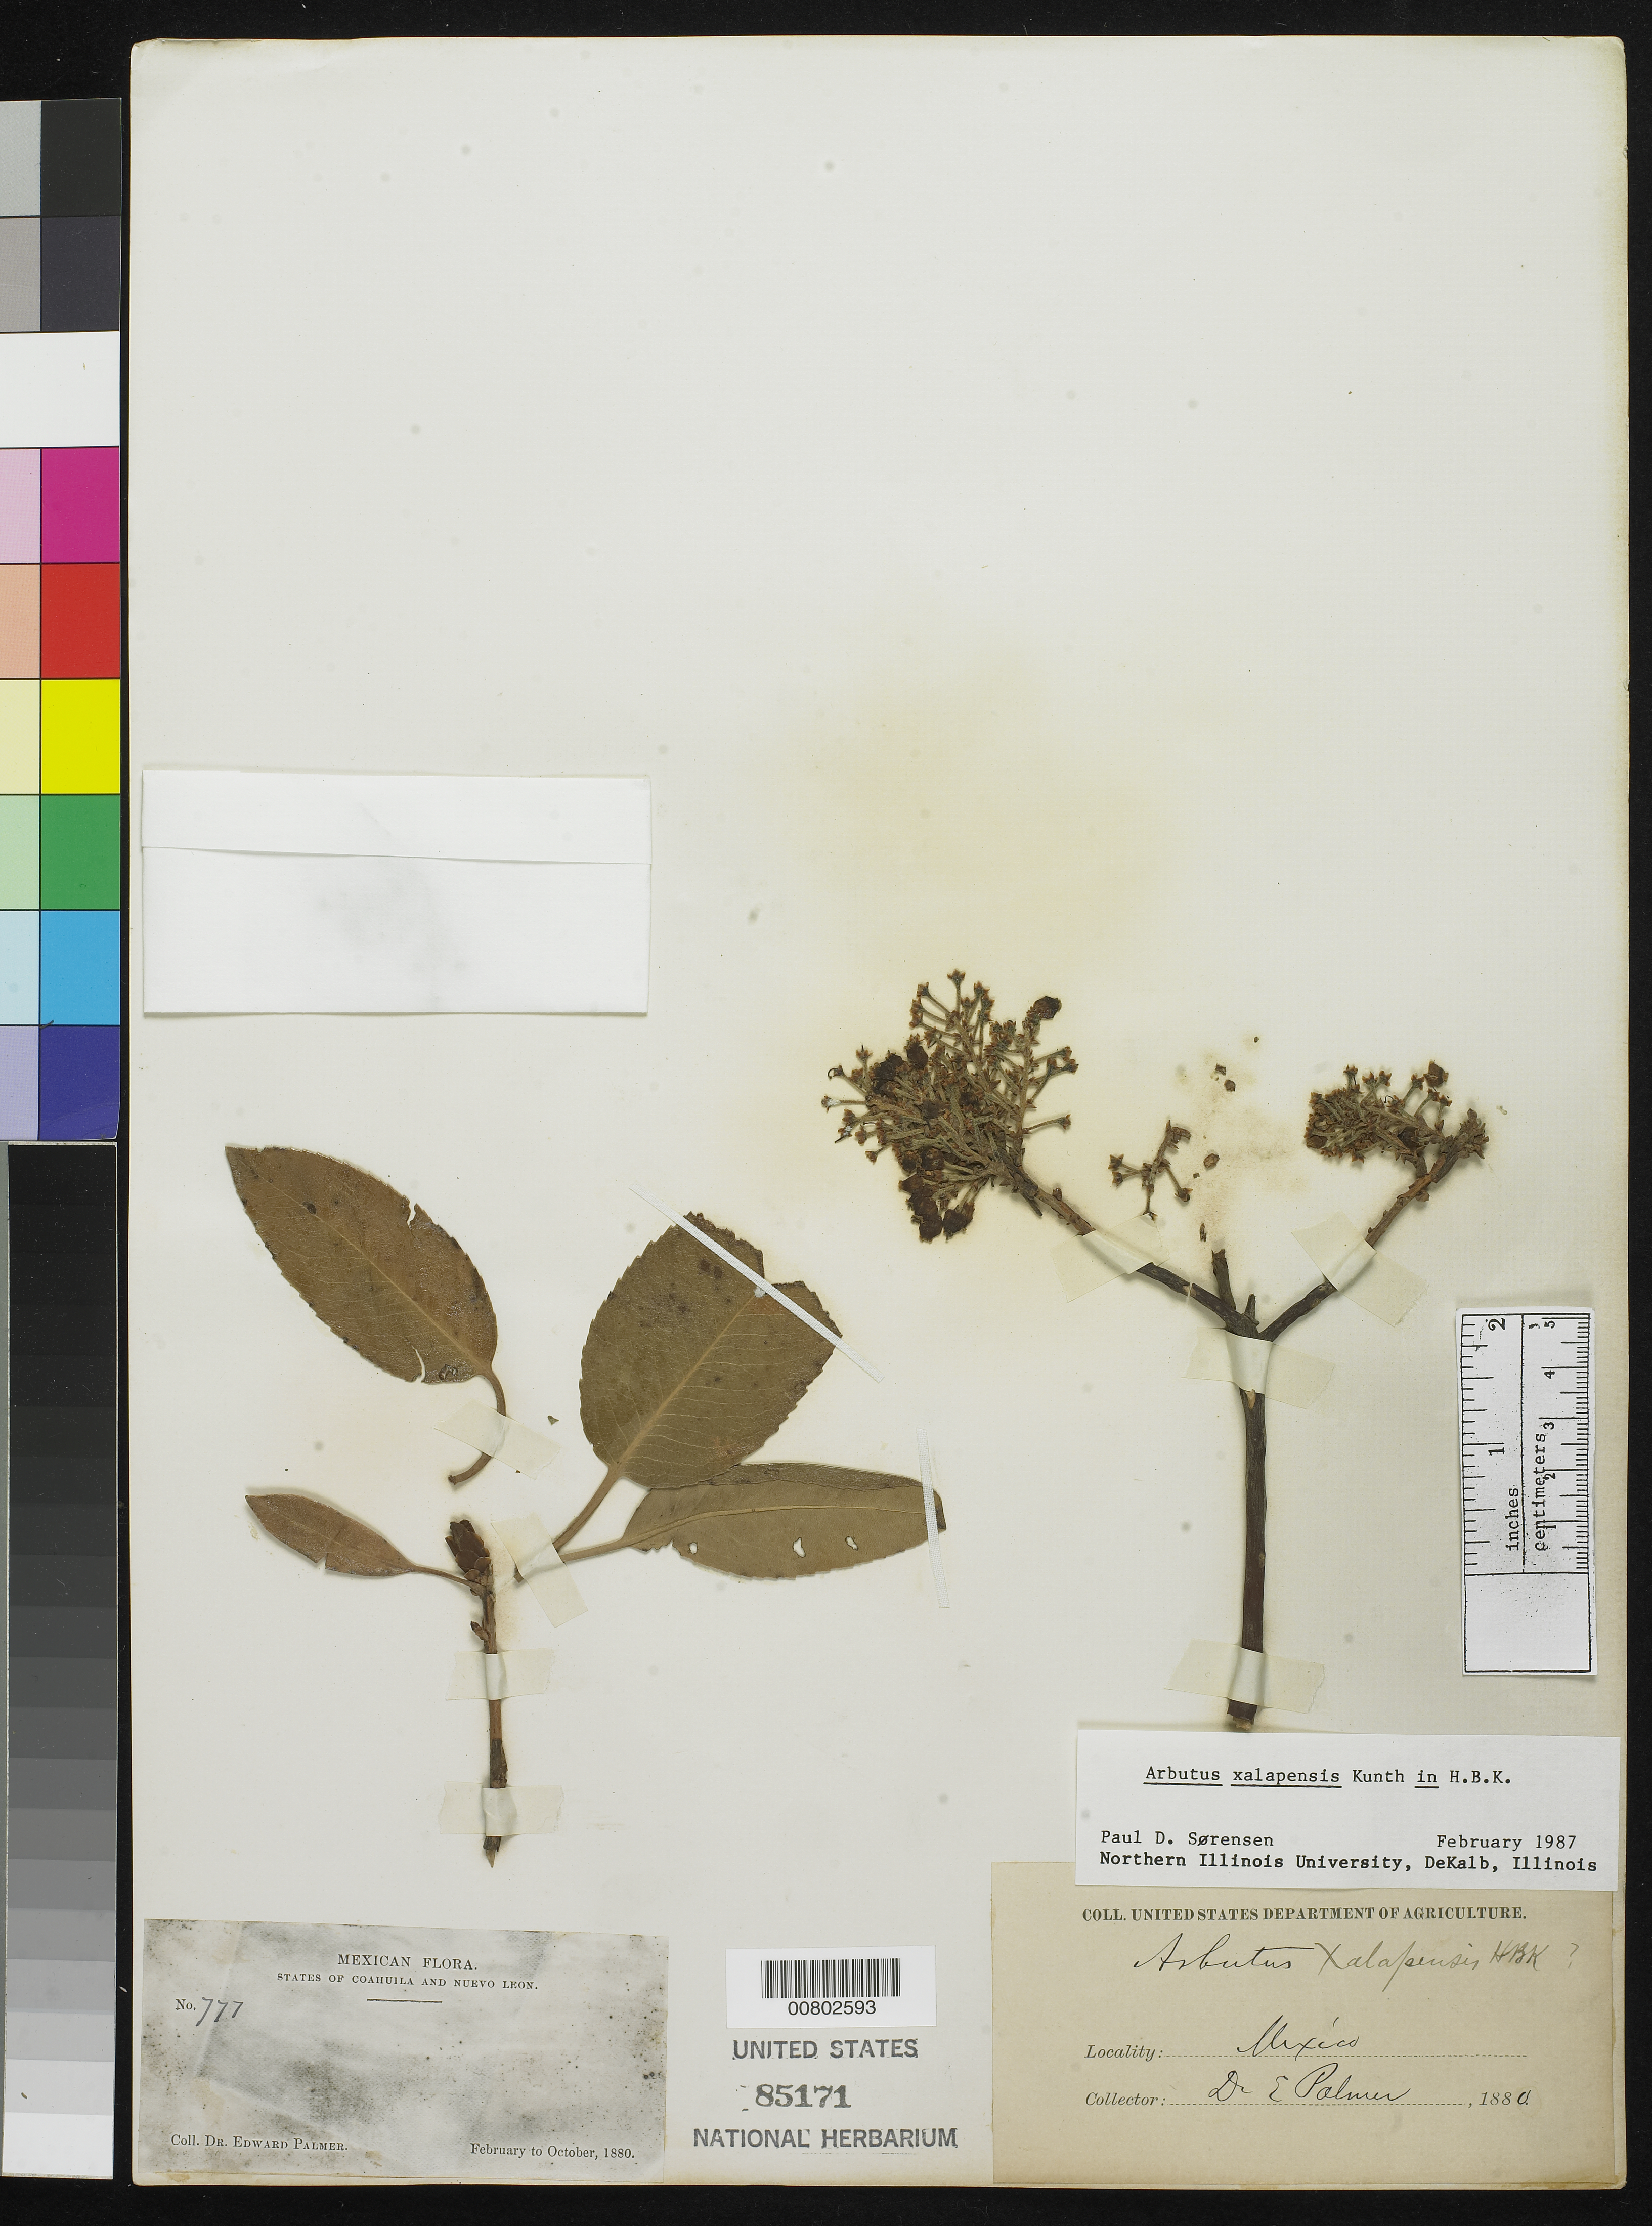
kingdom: Plantae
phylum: Tracheophyta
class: Magnoliopsida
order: Ericales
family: Ericaceae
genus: Arbutus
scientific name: Arbutus xalapensis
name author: Kunth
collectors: E. Palmer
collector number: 777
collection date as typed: Feb 1880 to -- Oct 1880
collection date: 1880-02/1880-10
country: Mexico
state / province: Coahuila / Nuevo León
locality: States of Coahuila and Nuevo León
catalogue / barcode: US 85171